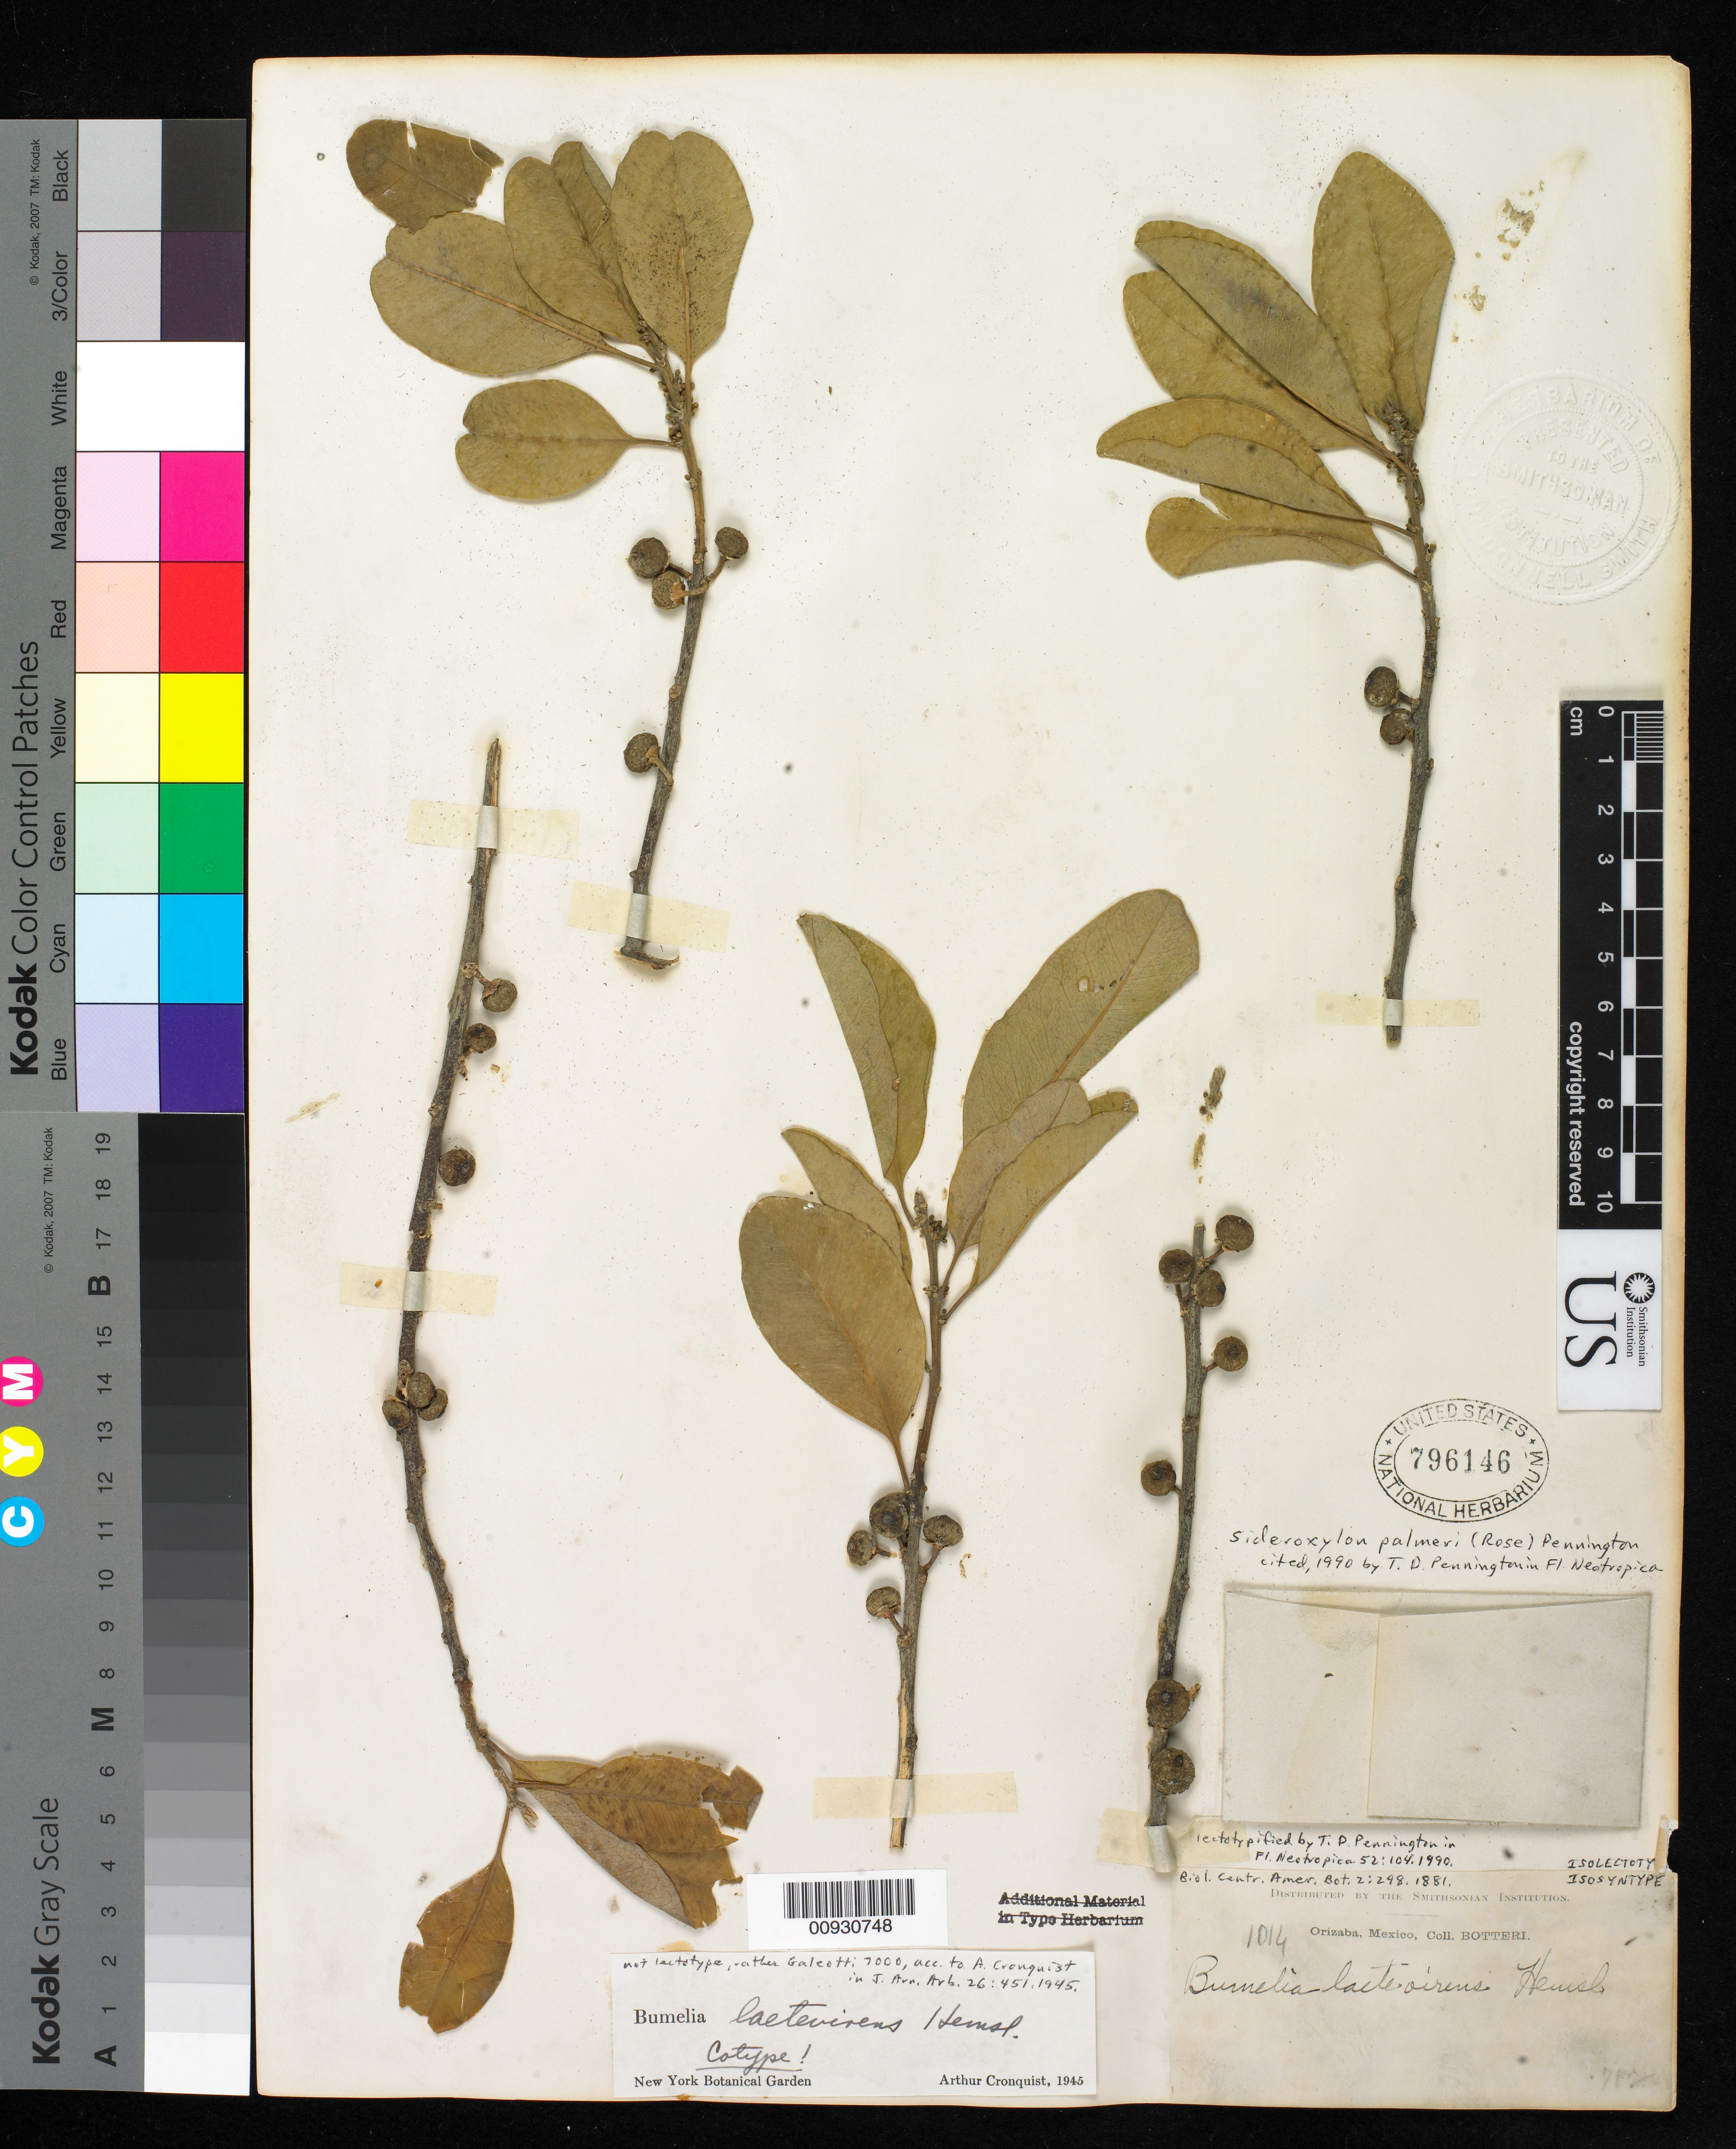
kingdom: Plantae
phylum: Tracheophyta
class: Magnoliopsida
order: Ericales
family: Sapotaceae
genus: Bumelia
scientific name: Bumelia laetevirens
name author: Hemsl.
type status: Isolectotype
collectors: M. Botteri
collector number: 1014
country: Mexico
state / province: Veracruz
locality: Orizaba.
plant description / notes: Supersedes (?) possible earlier effective lectotypification by Cronquist (1945, J. Arnold Arbor. 26: 451) who cited Galeotti 7000 as "type collection" (but without citing any herbarium).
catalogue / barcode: US 796146